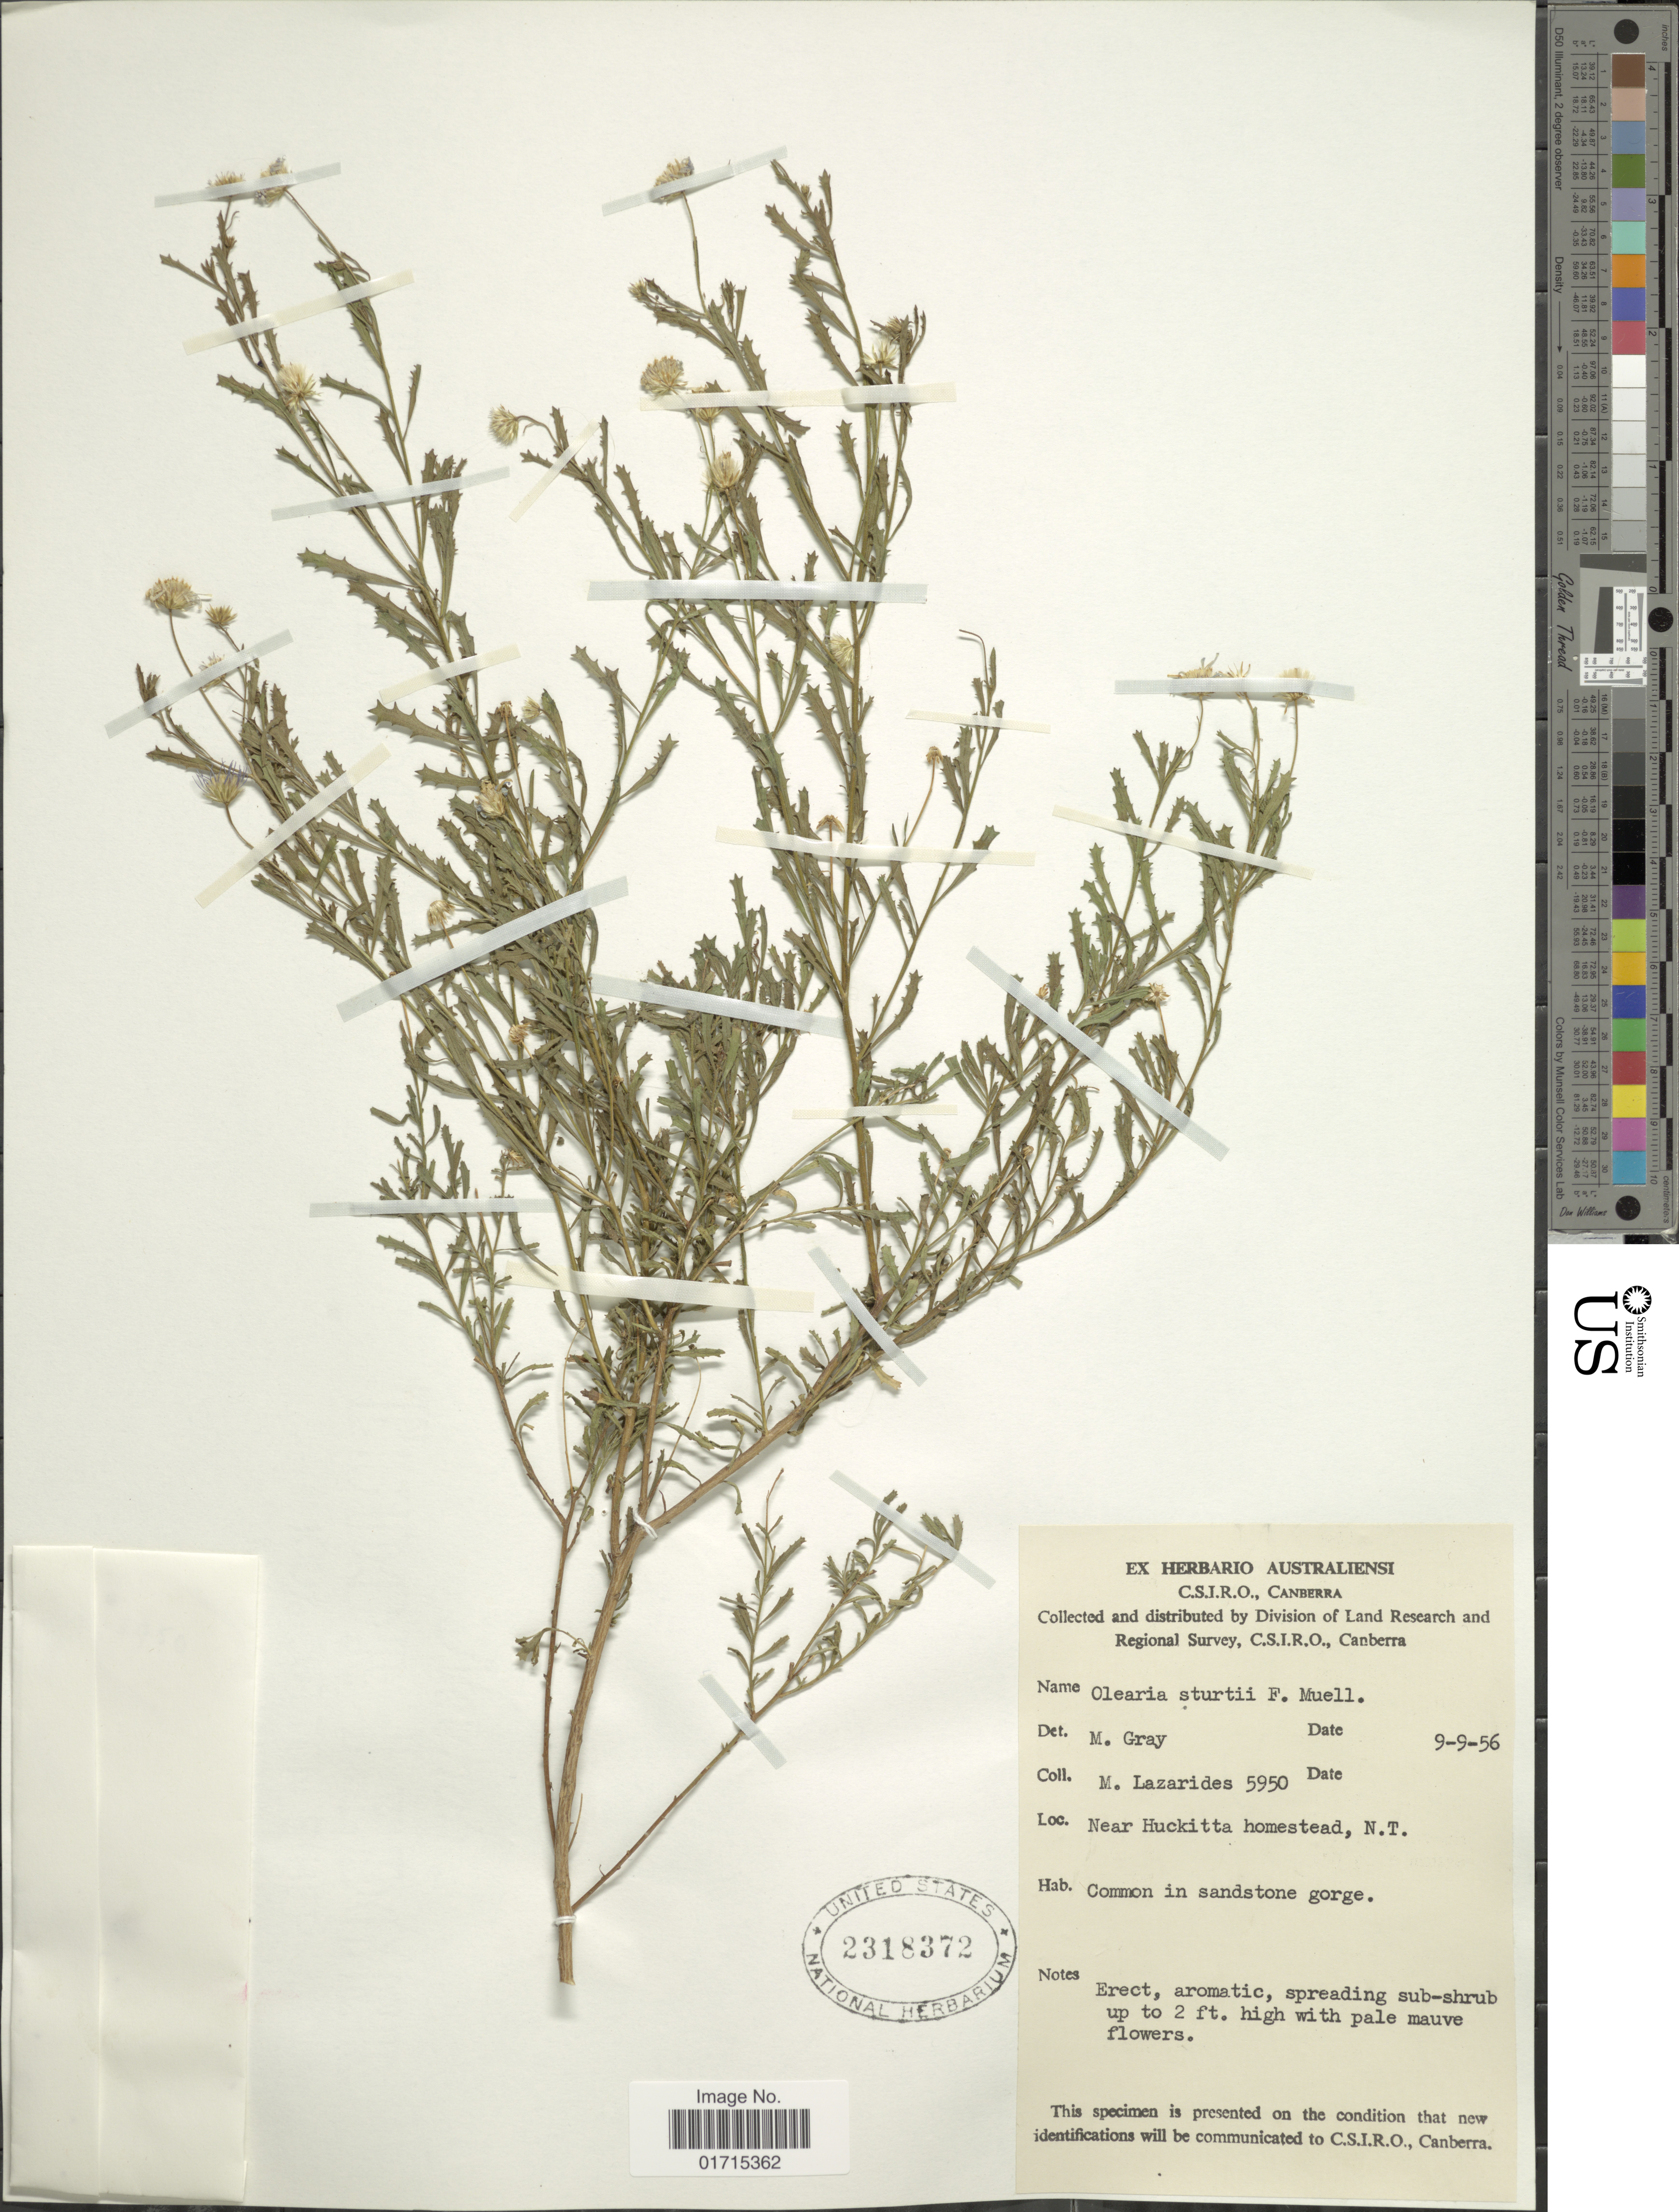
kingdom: Plantae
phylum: Tracheophyta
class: Magnoliopsida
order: Asterales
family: Asteraceae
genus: Olearia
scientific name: Olearia stuartii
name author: (F. Muell.) F. Muell. ex Benth.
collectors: M. Lazarides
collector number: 5950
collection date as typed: Transcribed d/m/y: 9/9/56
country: Australia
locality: Near Huckitta homestead,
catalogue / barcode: US 2318372